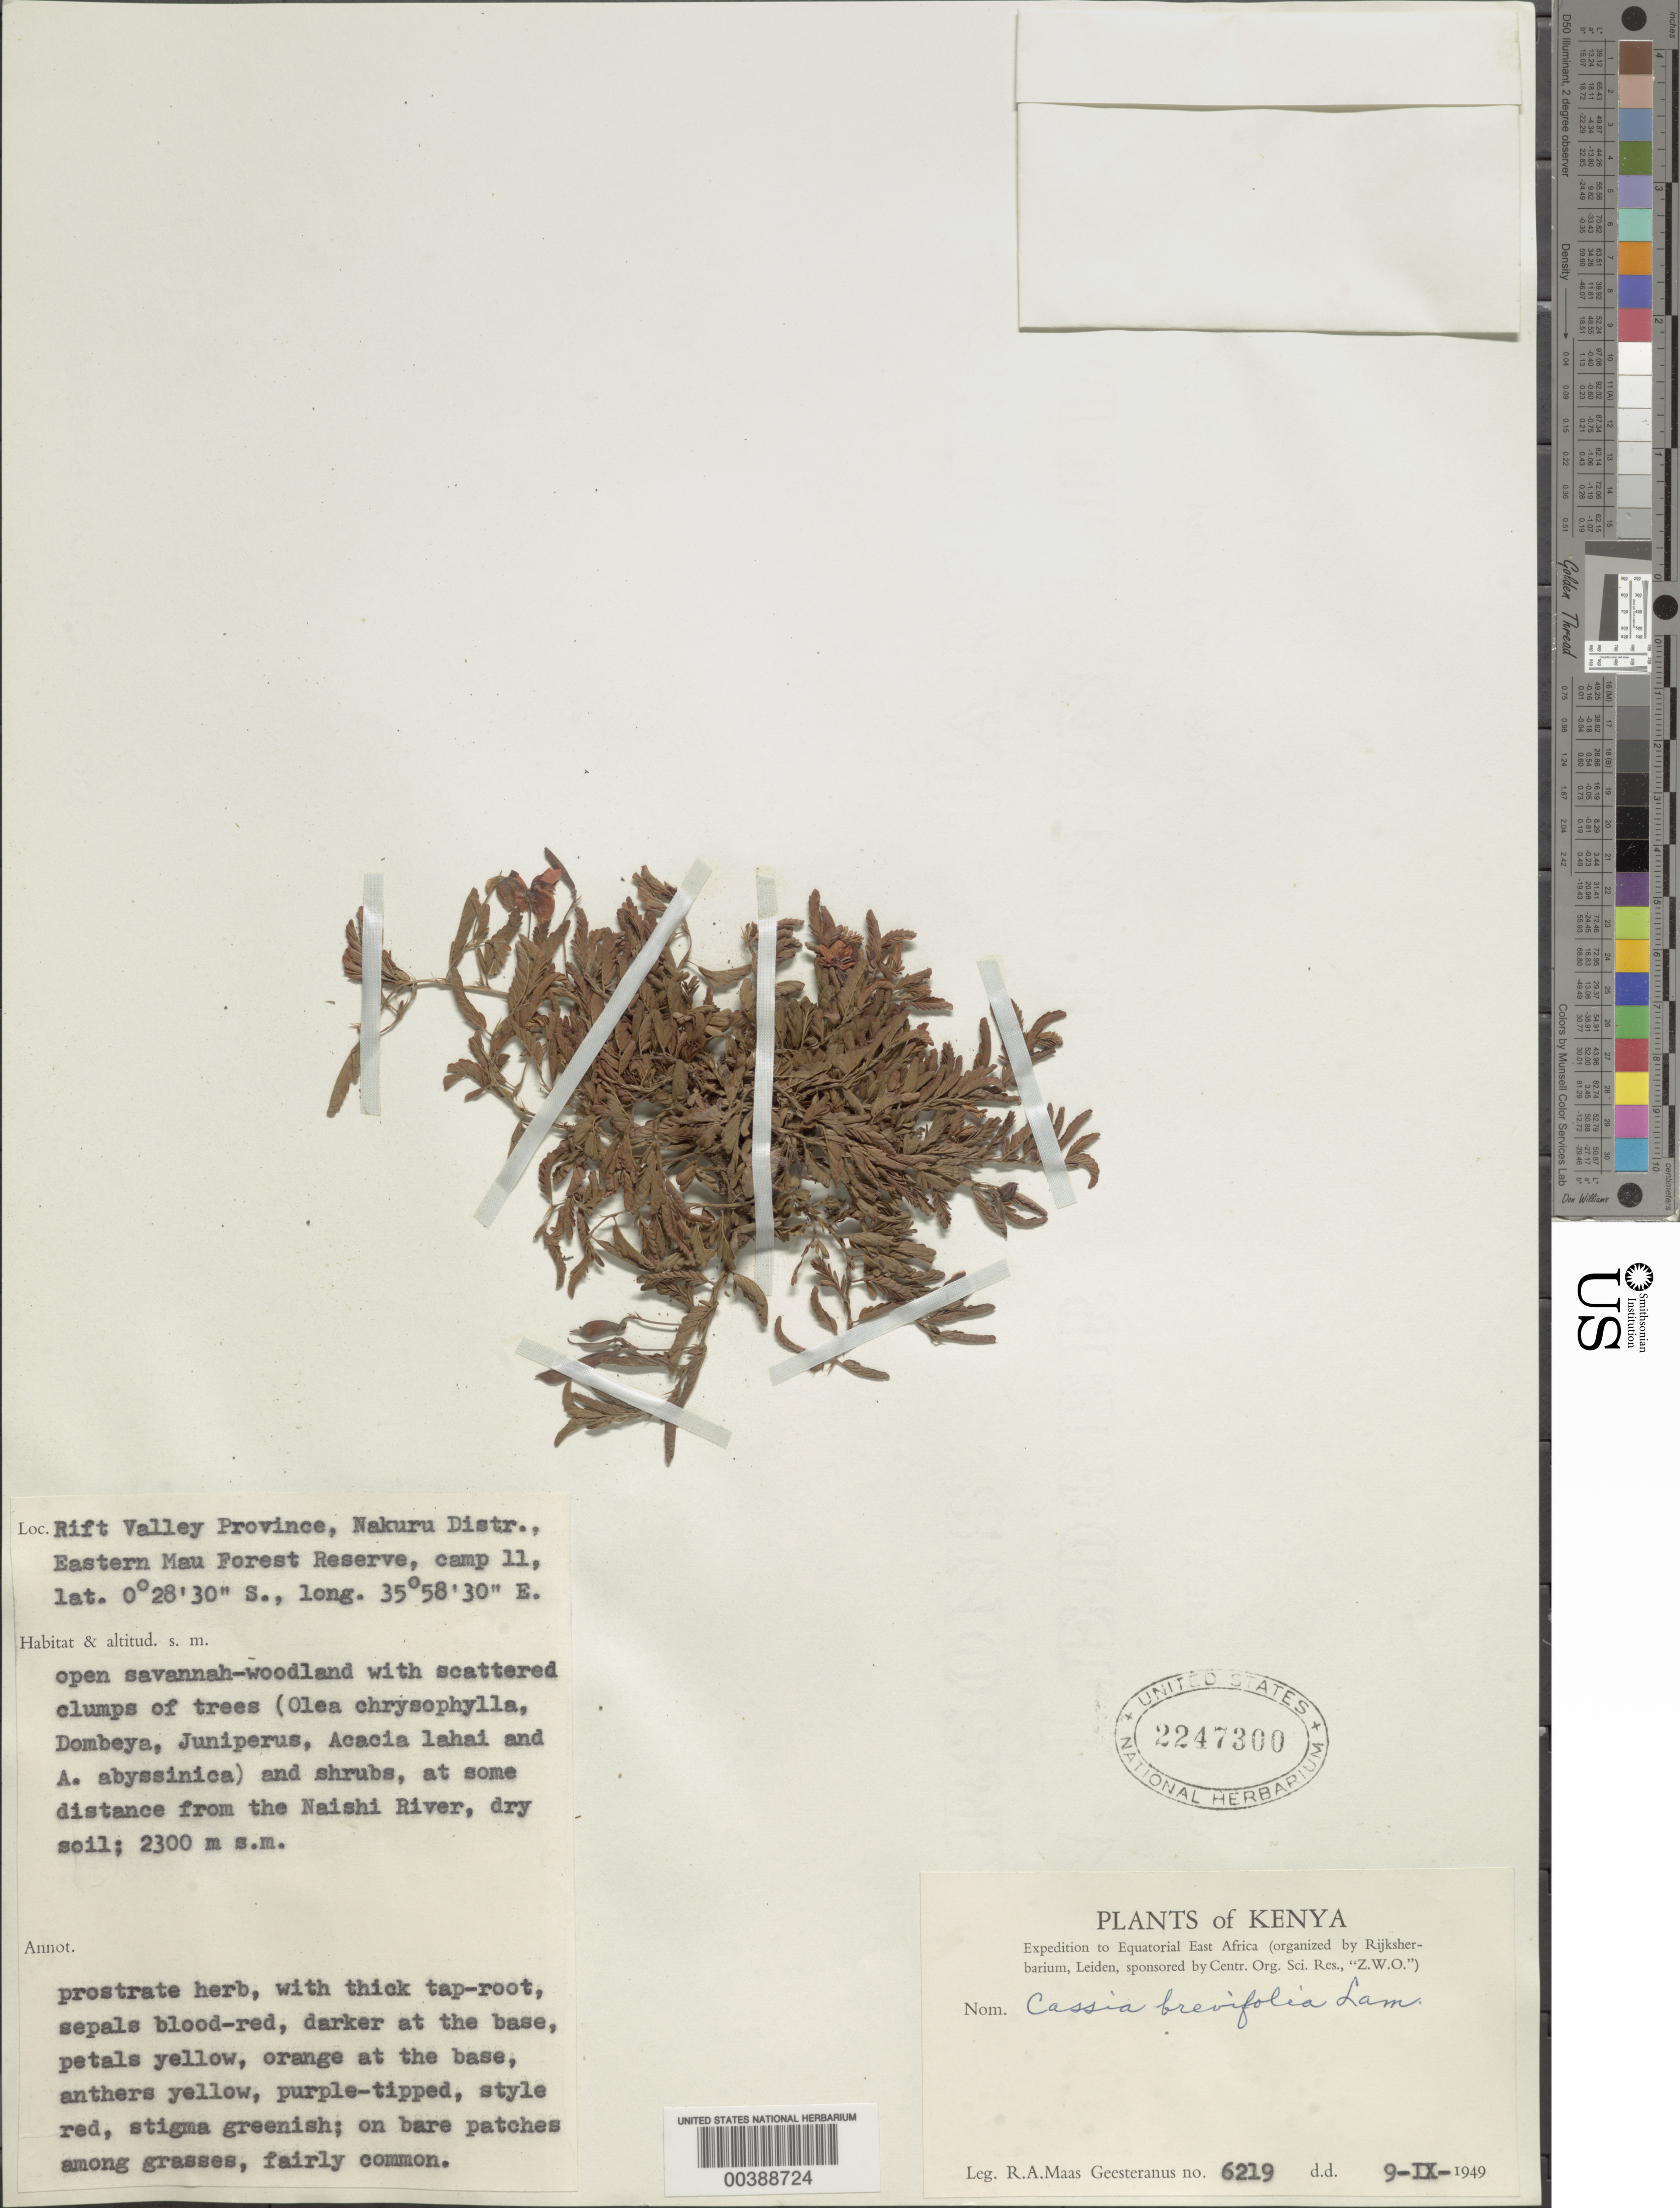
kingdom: Plantae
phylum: Tracheophyta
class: Magnoliopsida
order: Fabales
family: Fabaceae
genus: Chamaecrista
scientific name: Chamaecrista brevifolia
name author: Greene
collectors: R. A. Maas Geesteranus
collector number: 6219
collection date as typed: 09 Sep 1949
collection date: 1949-09-09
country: Kenya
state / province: Nakuru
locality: Eastern mau forest reserve, camp 11; some distance from the naishi river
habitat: Open savannah-woodland w/scattered clumps of trees, distance from river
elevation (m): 2300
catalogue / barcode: US 2247300